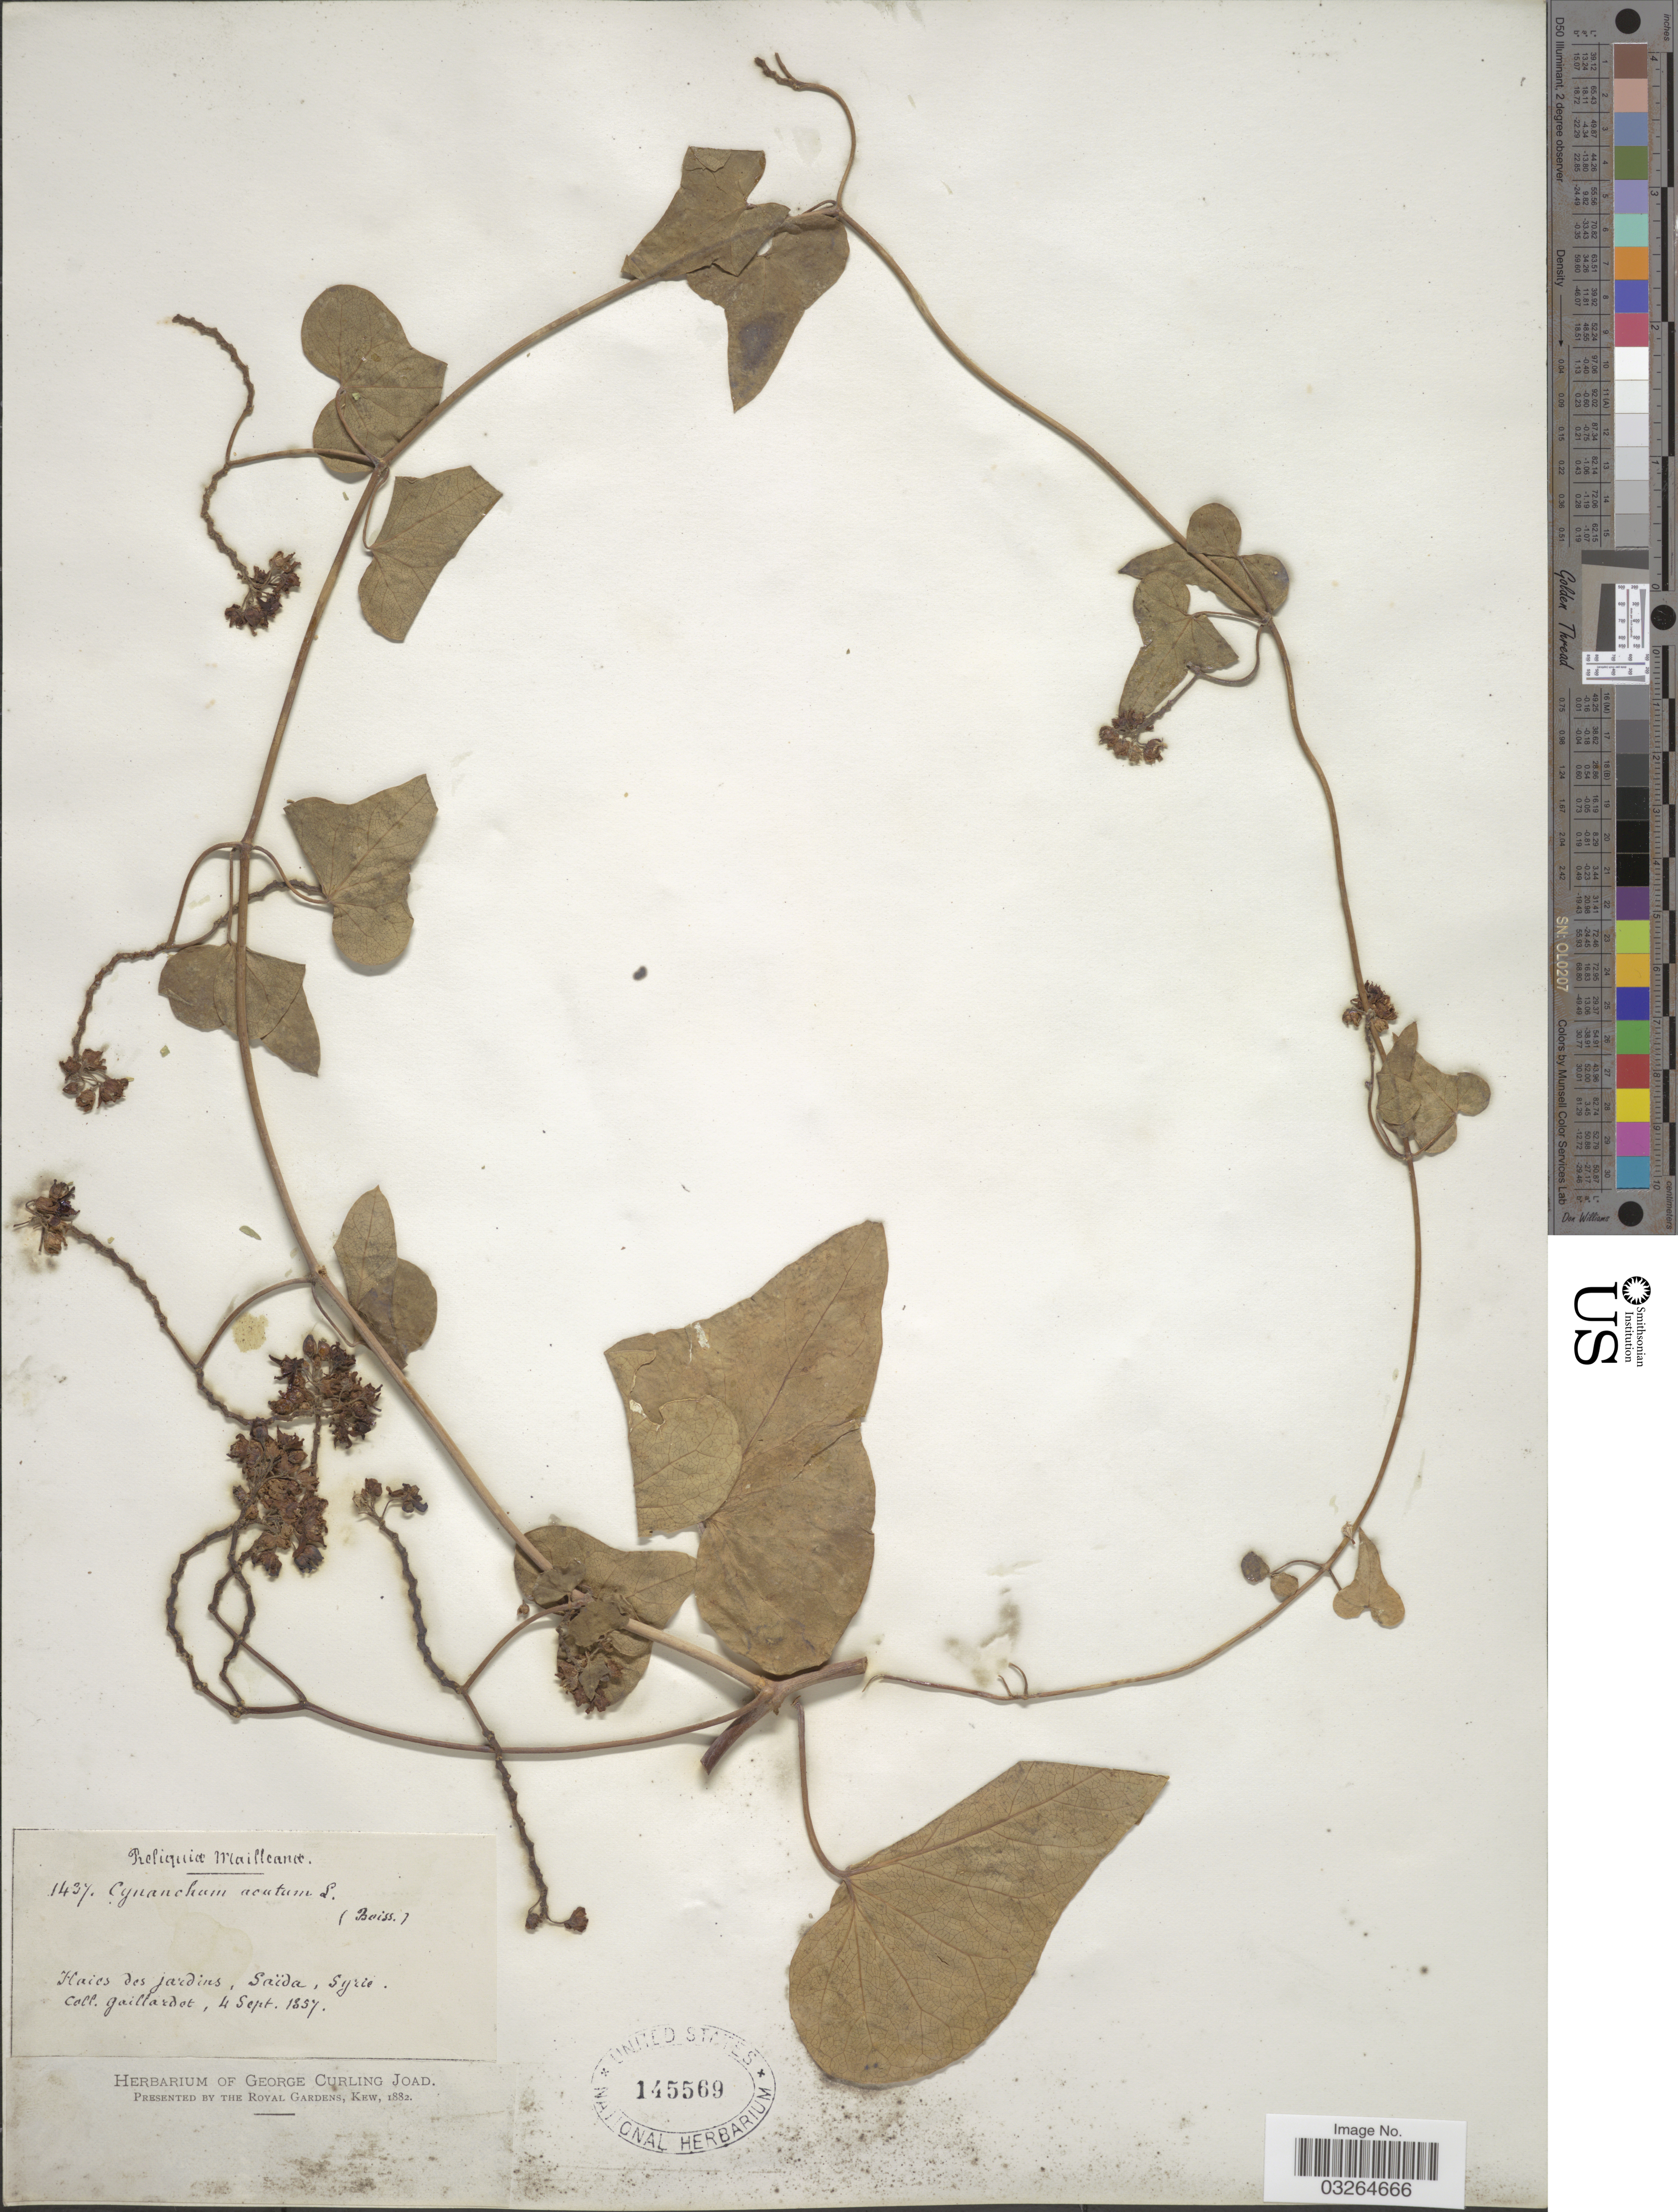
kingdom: Plantae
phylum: Tracheophyta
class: Magnoliopsida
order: Gentianales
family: Apocynaceae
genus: Cynanchum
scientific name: Cynanchum acutum subsp. sibiricum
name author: (Willd.) Rech. f.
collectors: Gaillardot, --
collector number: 1437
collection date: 1857-09-04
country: Syria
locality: Haies des jardins, Saïda, Syrie.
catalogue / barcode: US 145569